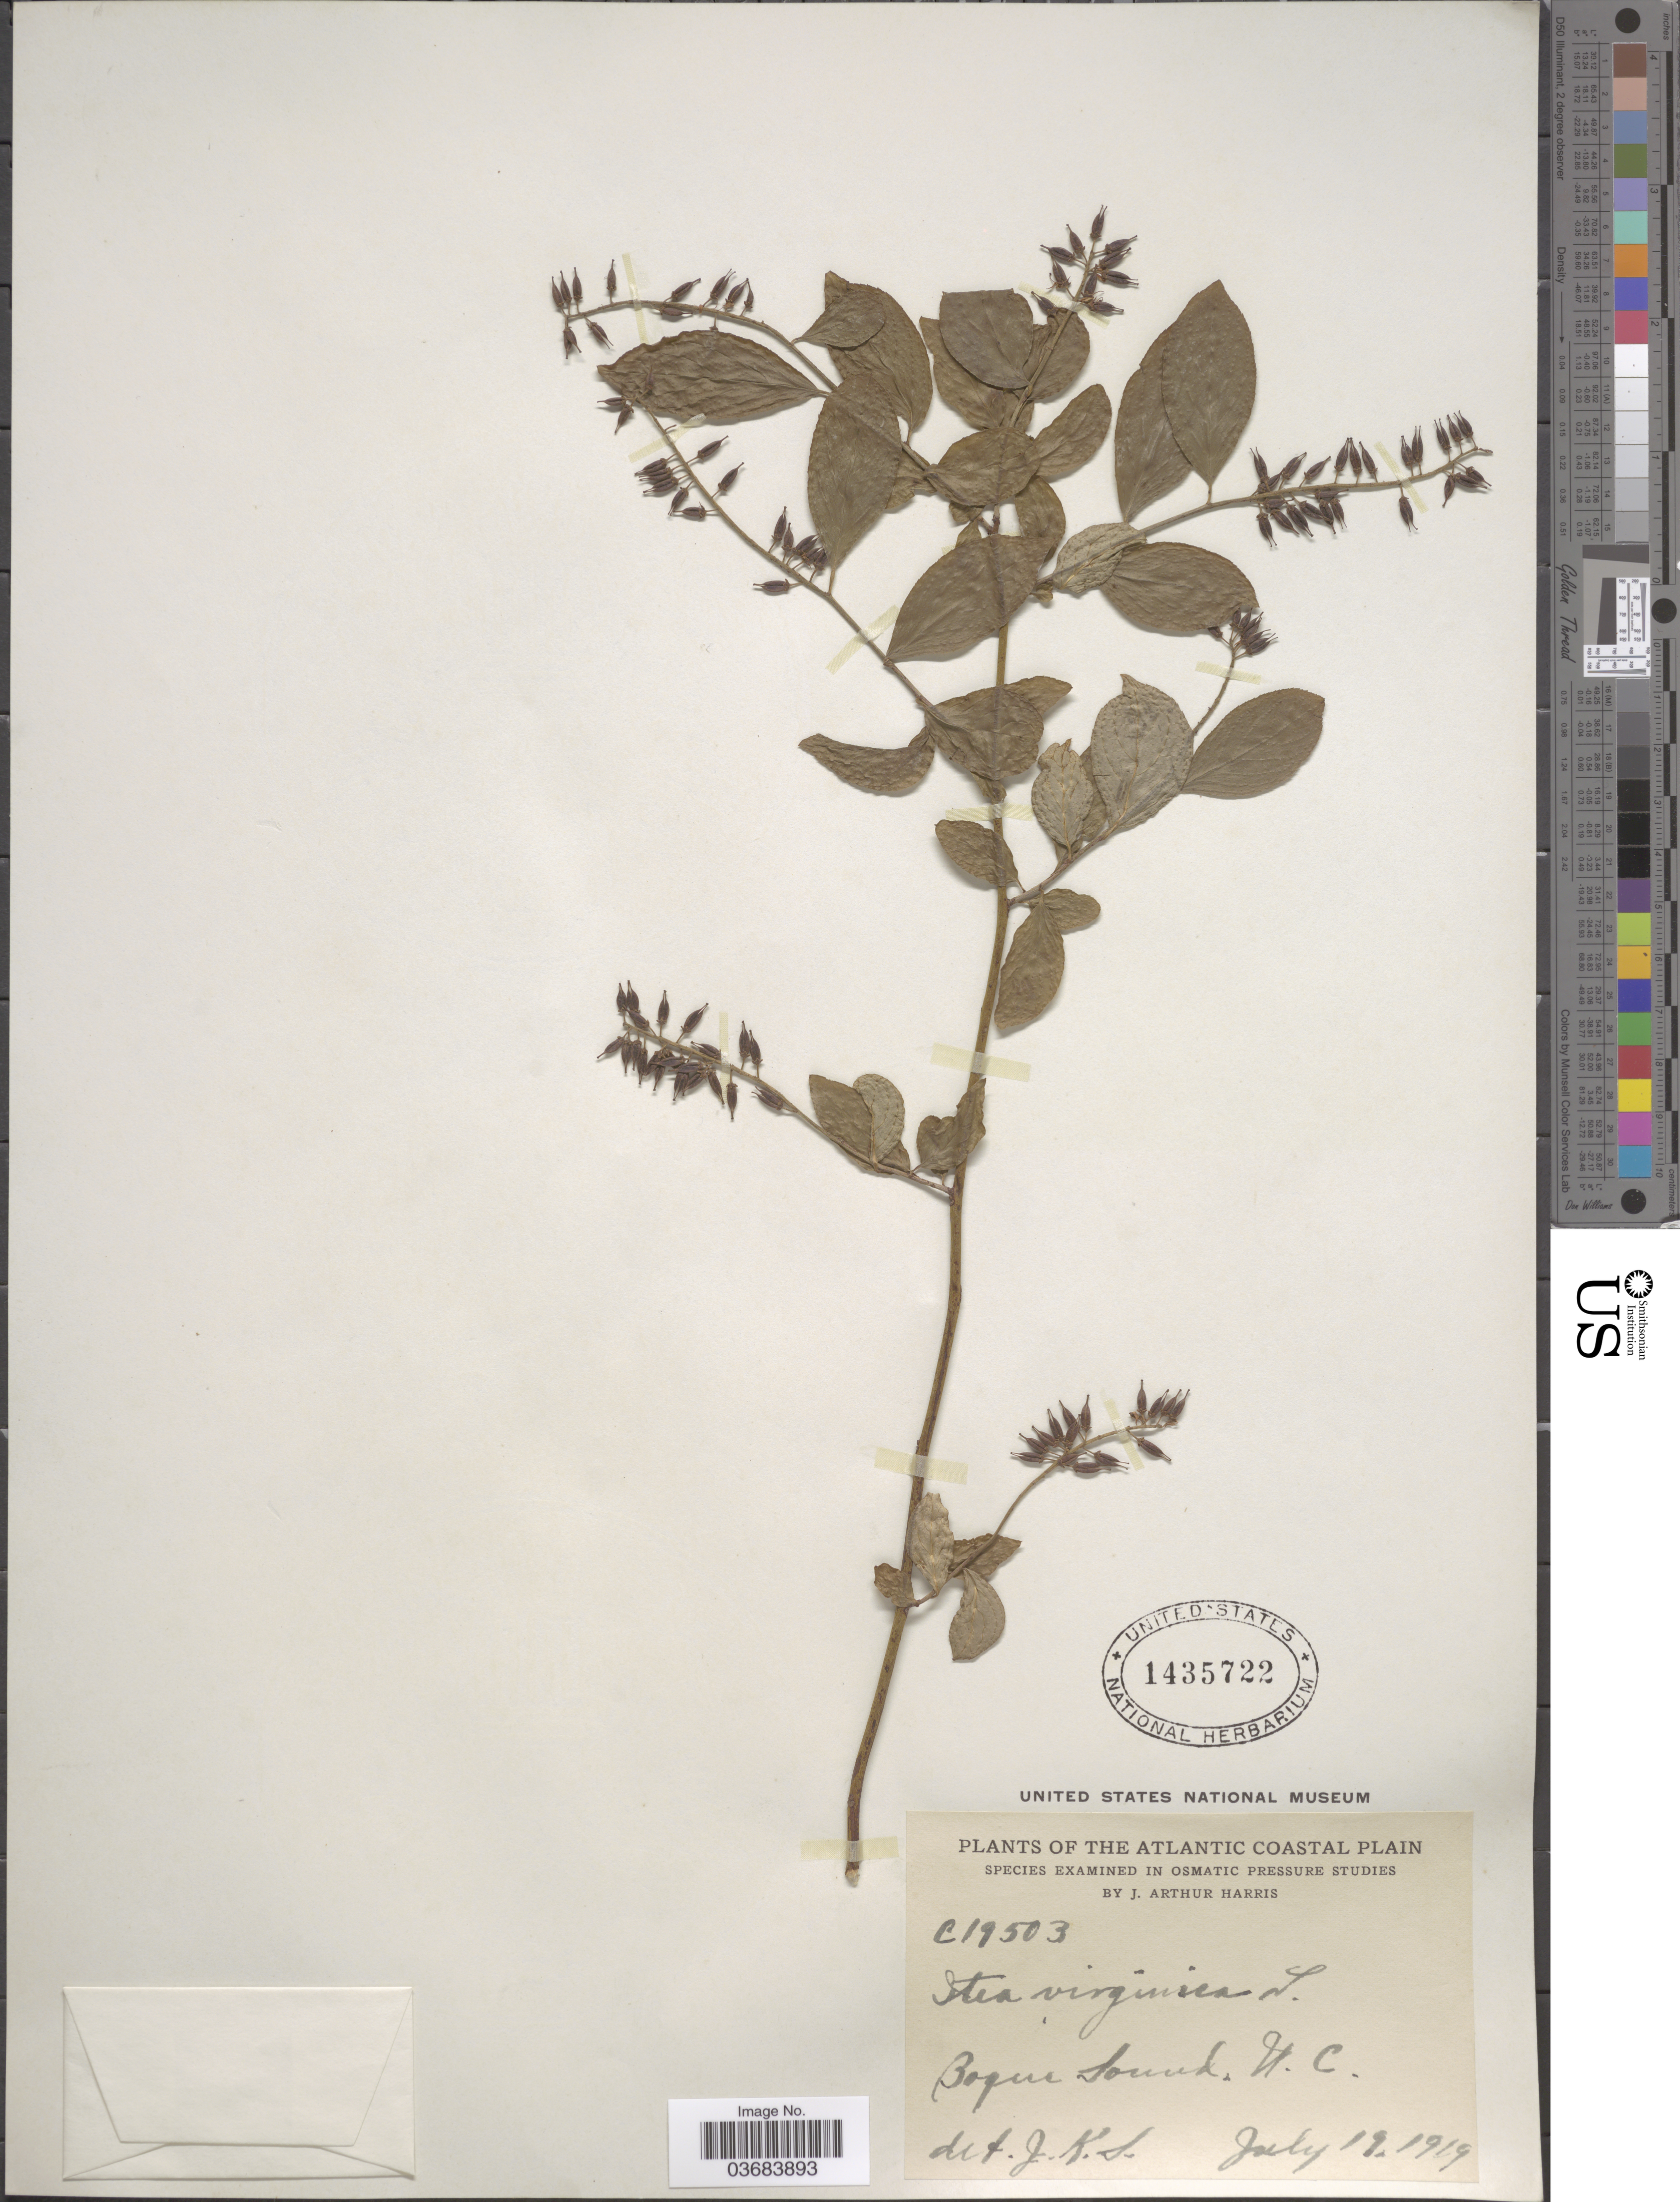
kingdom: Plantae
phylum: Tracheophyta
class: Magnoliopsida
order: Saxifragales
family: Iteaceae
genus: Itea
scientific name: Itea virginica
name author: L.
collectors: J. A. Harris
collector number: C19503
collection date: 1919-07-19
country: United States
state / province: North Carolina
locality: The Atlantic Coastal Plain. Boque Sound.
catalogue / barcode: US 1435722